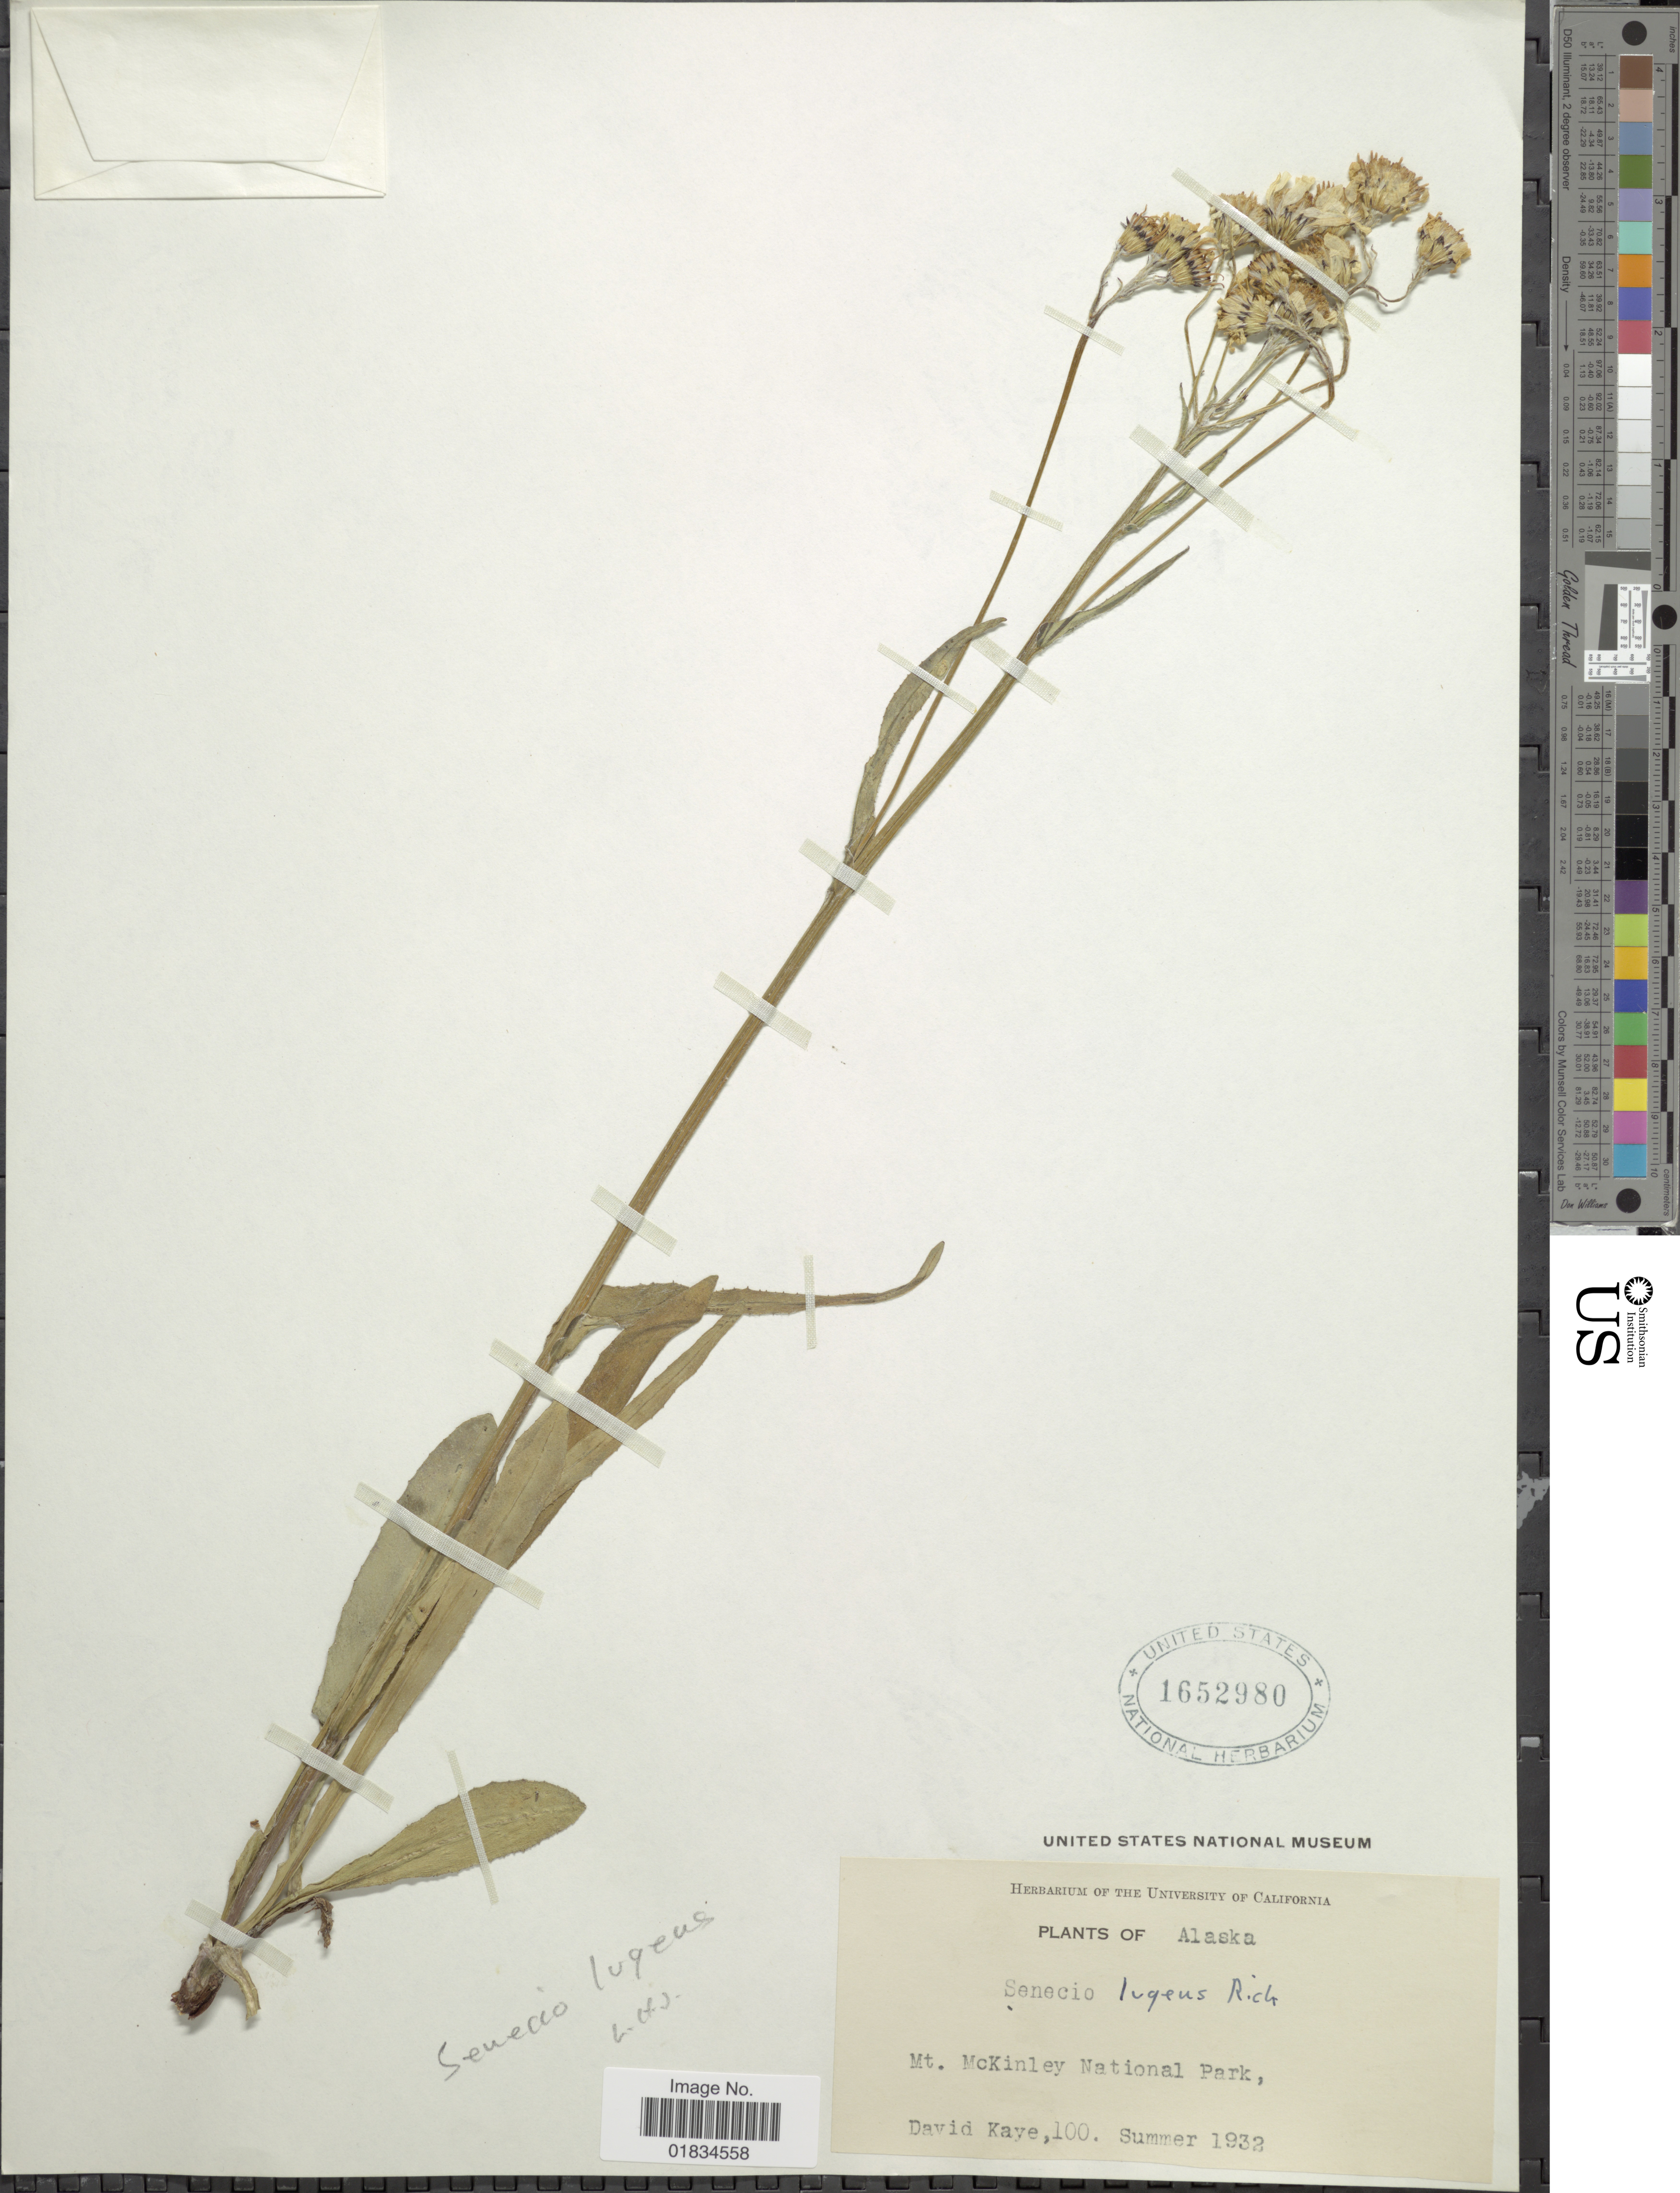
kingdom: Plantae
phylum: Tracheophyta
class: Magnoliopsida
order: Asterales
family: Asteraceae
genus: Senecio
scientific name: Senecio lugens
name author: Richardson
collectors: D. Kaye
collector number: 100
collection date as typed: summer 1932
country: United States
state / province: Alaska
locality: Mt. McKinley National Park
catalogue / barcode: US 1652980